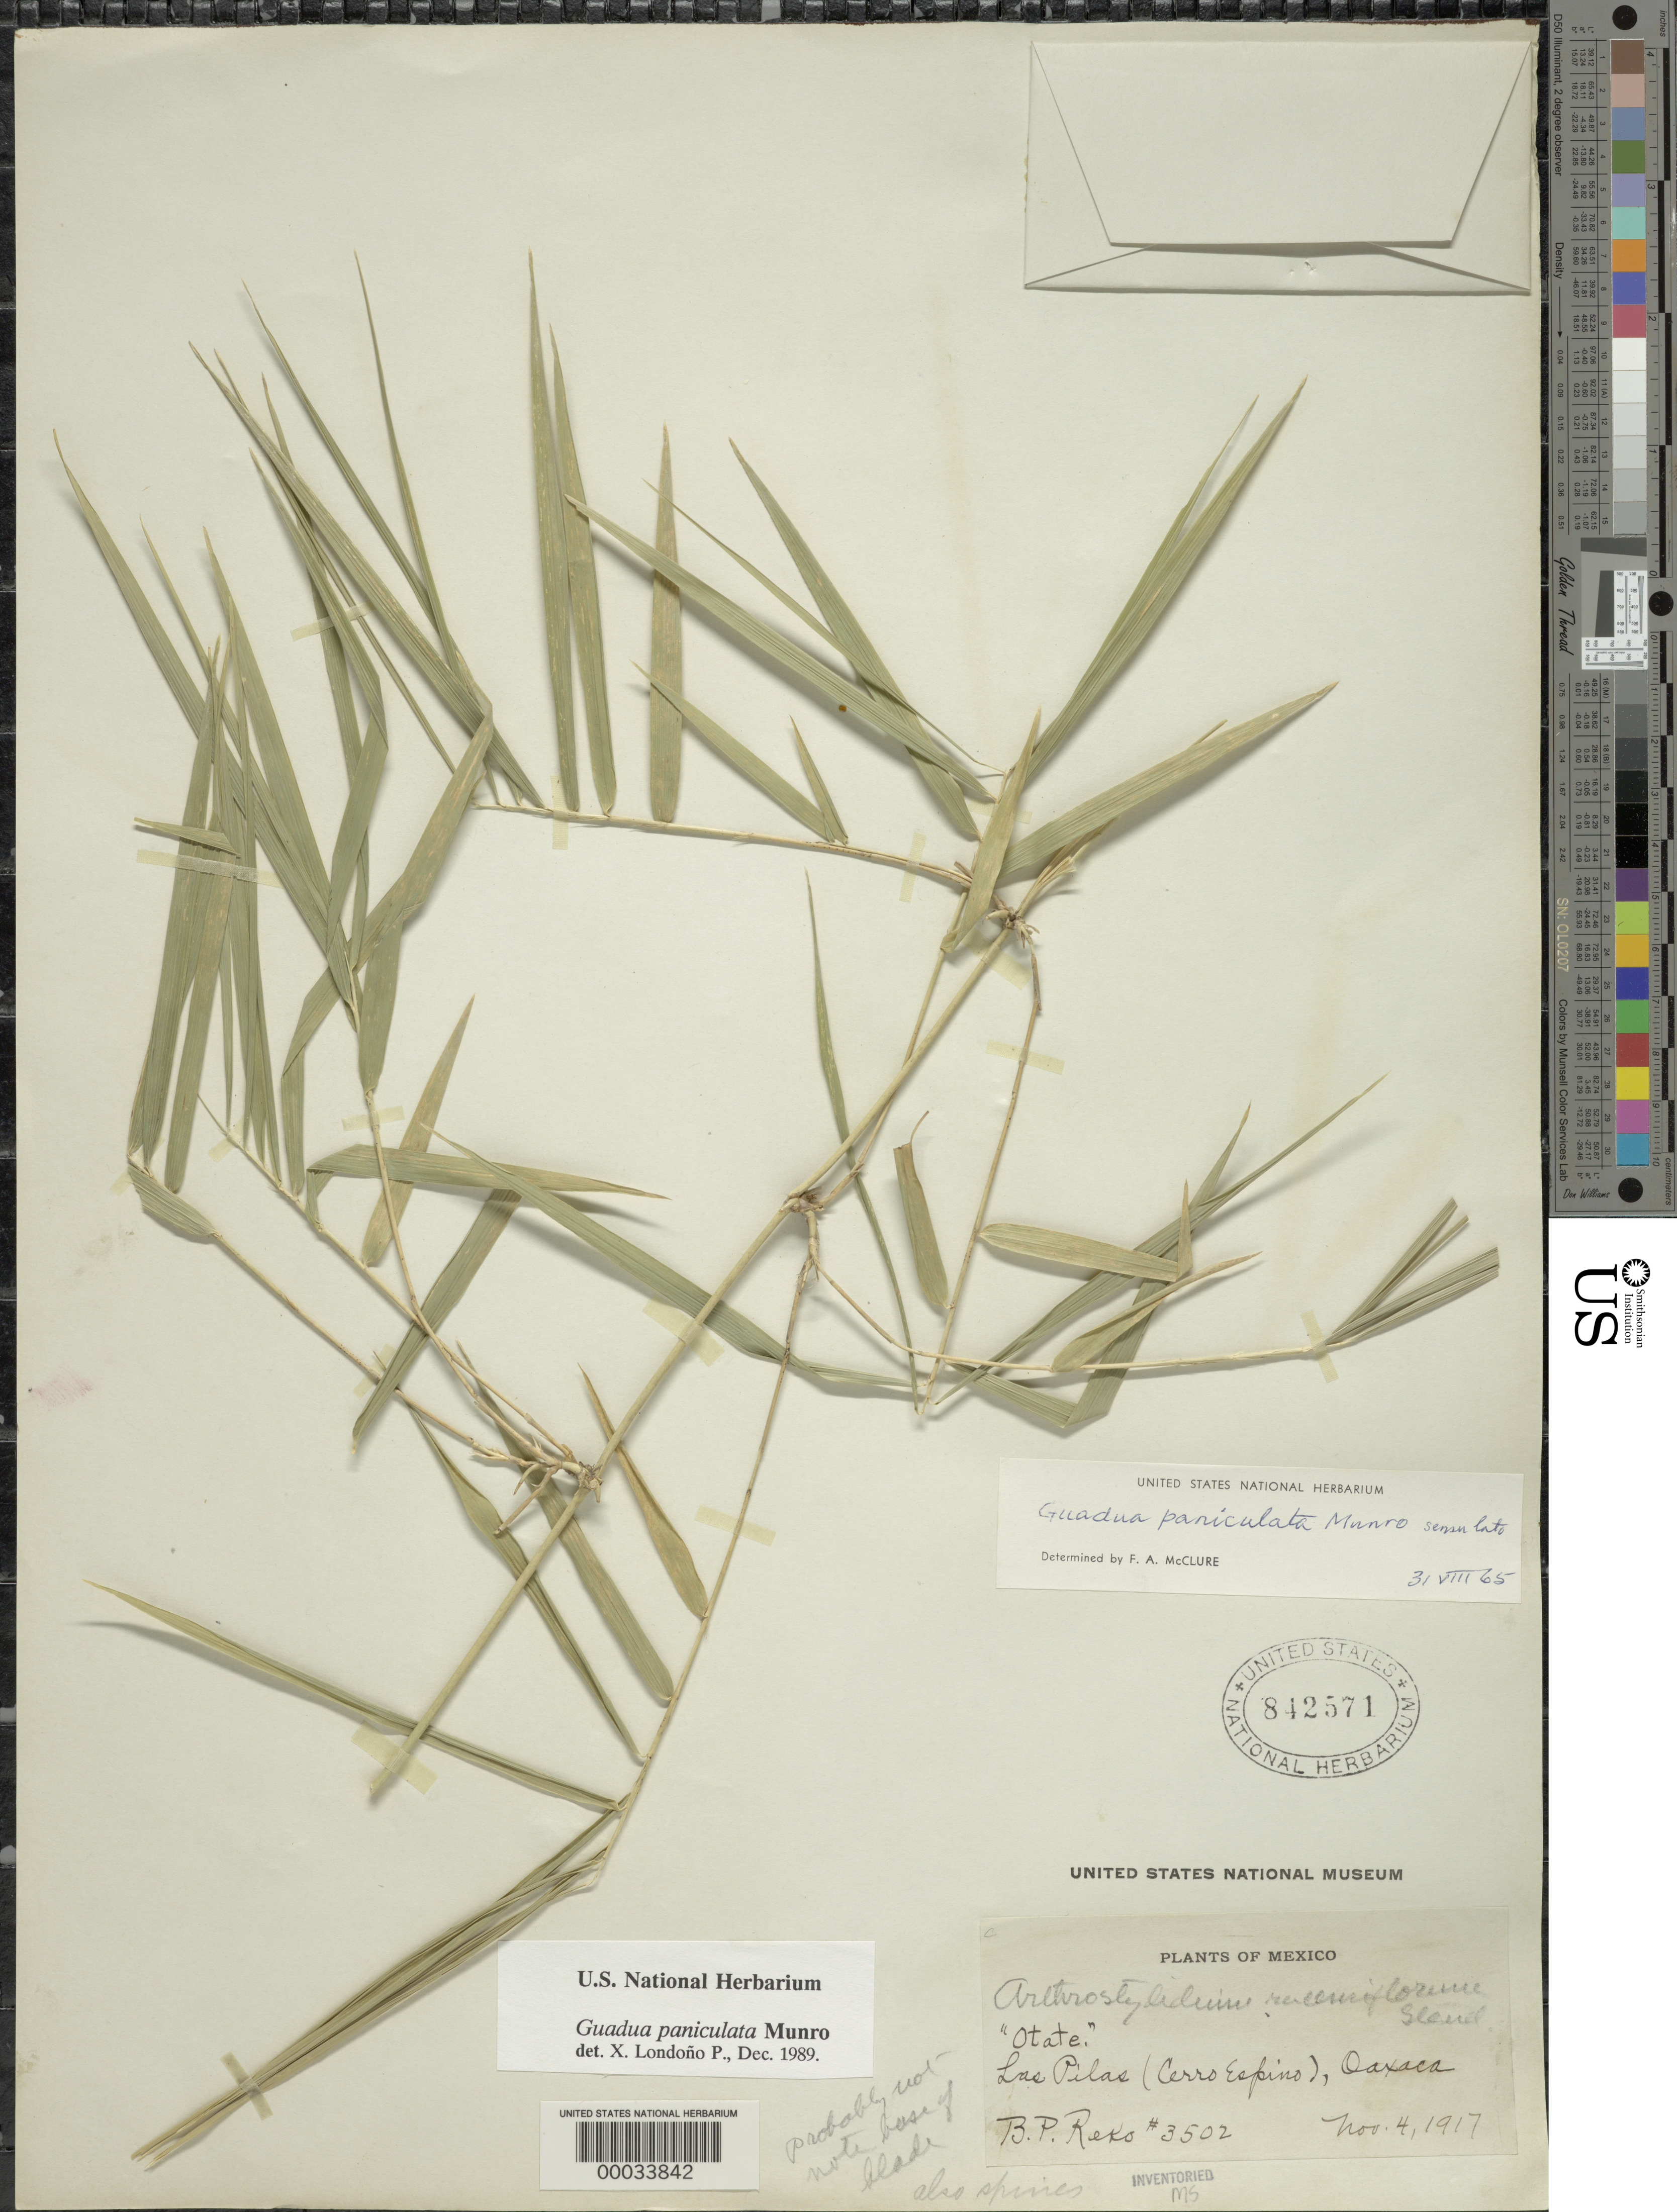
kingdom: Plantae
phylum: Tracheophyta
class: Liliopsida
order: Poales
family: Poaceae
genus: Guadua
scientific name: Guadua refracta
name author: Munro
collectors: B. P. Reko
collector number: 3502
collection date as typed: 04 Nov 1917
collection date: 1917-11-04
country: Mexico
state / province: Oaxaca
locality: Las pilas (cerro espino)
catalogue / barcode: US 842571